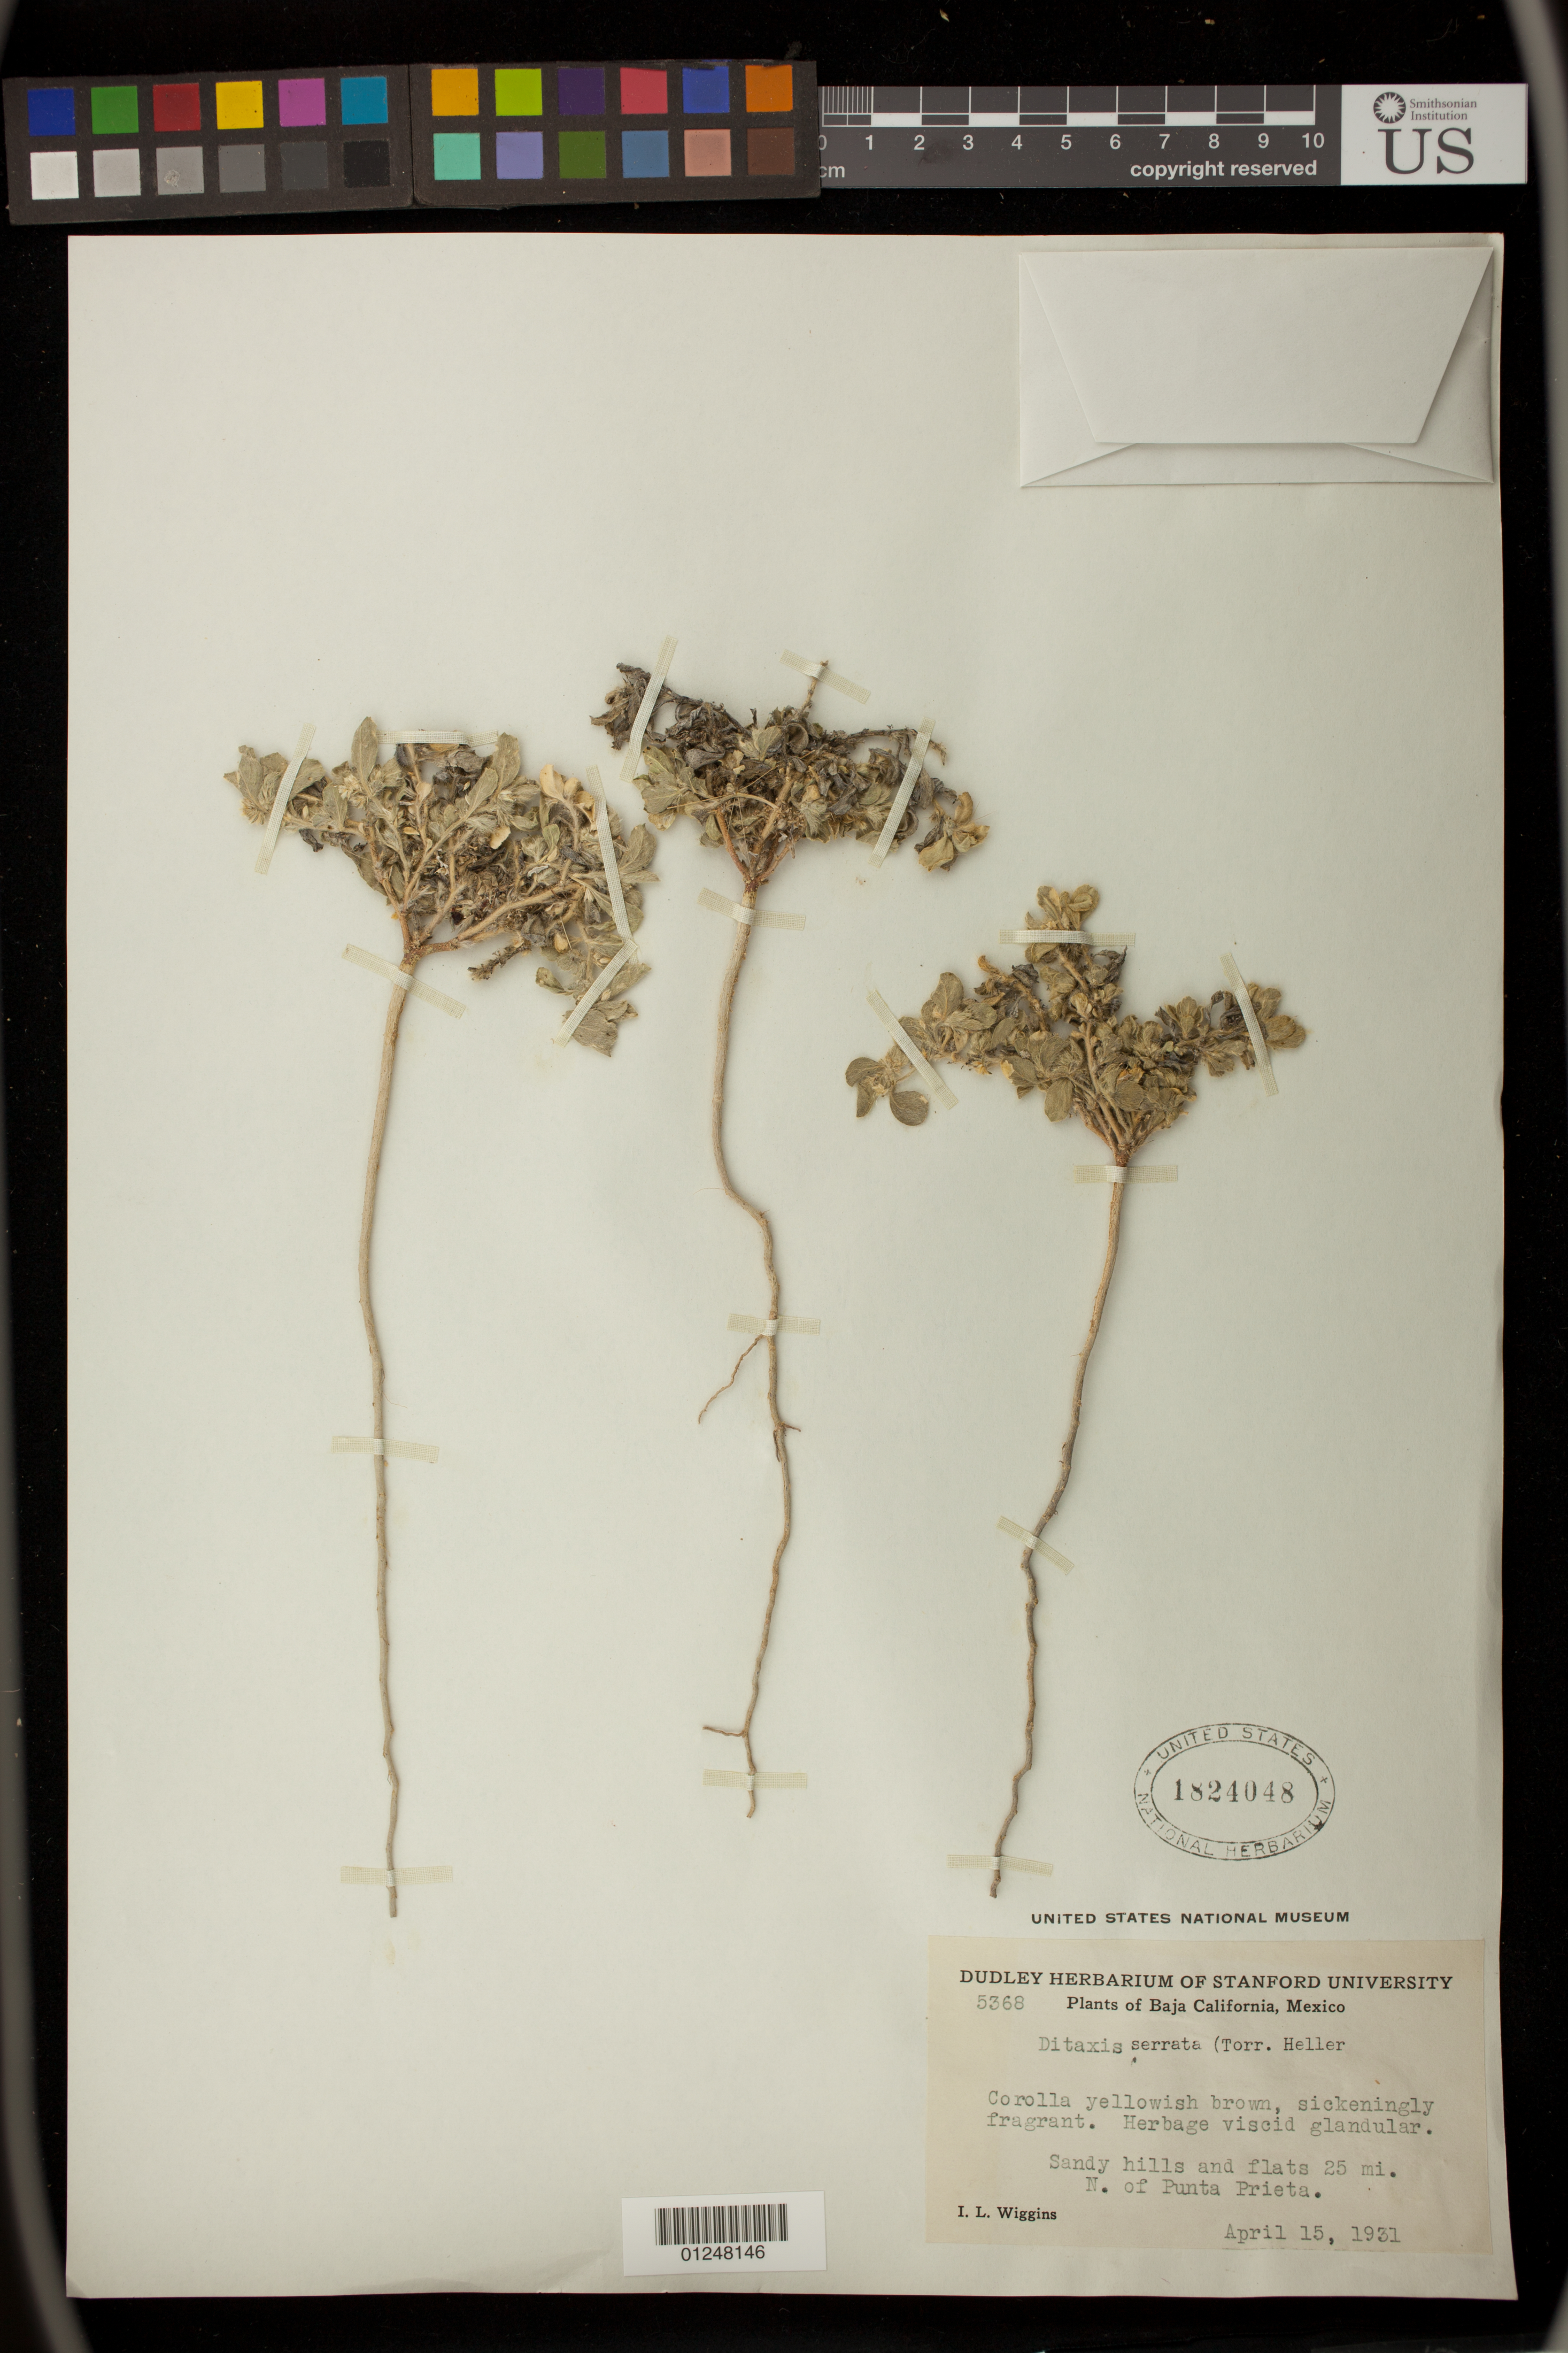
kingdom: Plantae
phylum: Tracheophyta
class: Magnoliopsida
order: Malpighiales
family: Euphorbiaceae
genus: Ditaxis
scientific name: Ditaxis serrata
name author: (Torr.) A. Heller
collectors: I. L. Wiggins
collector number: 5368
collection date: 1931-04-15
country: Mexico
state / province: Baja California Norte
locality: Lower California. 25 mi N of Punta Prieta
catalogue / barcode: US 1824048